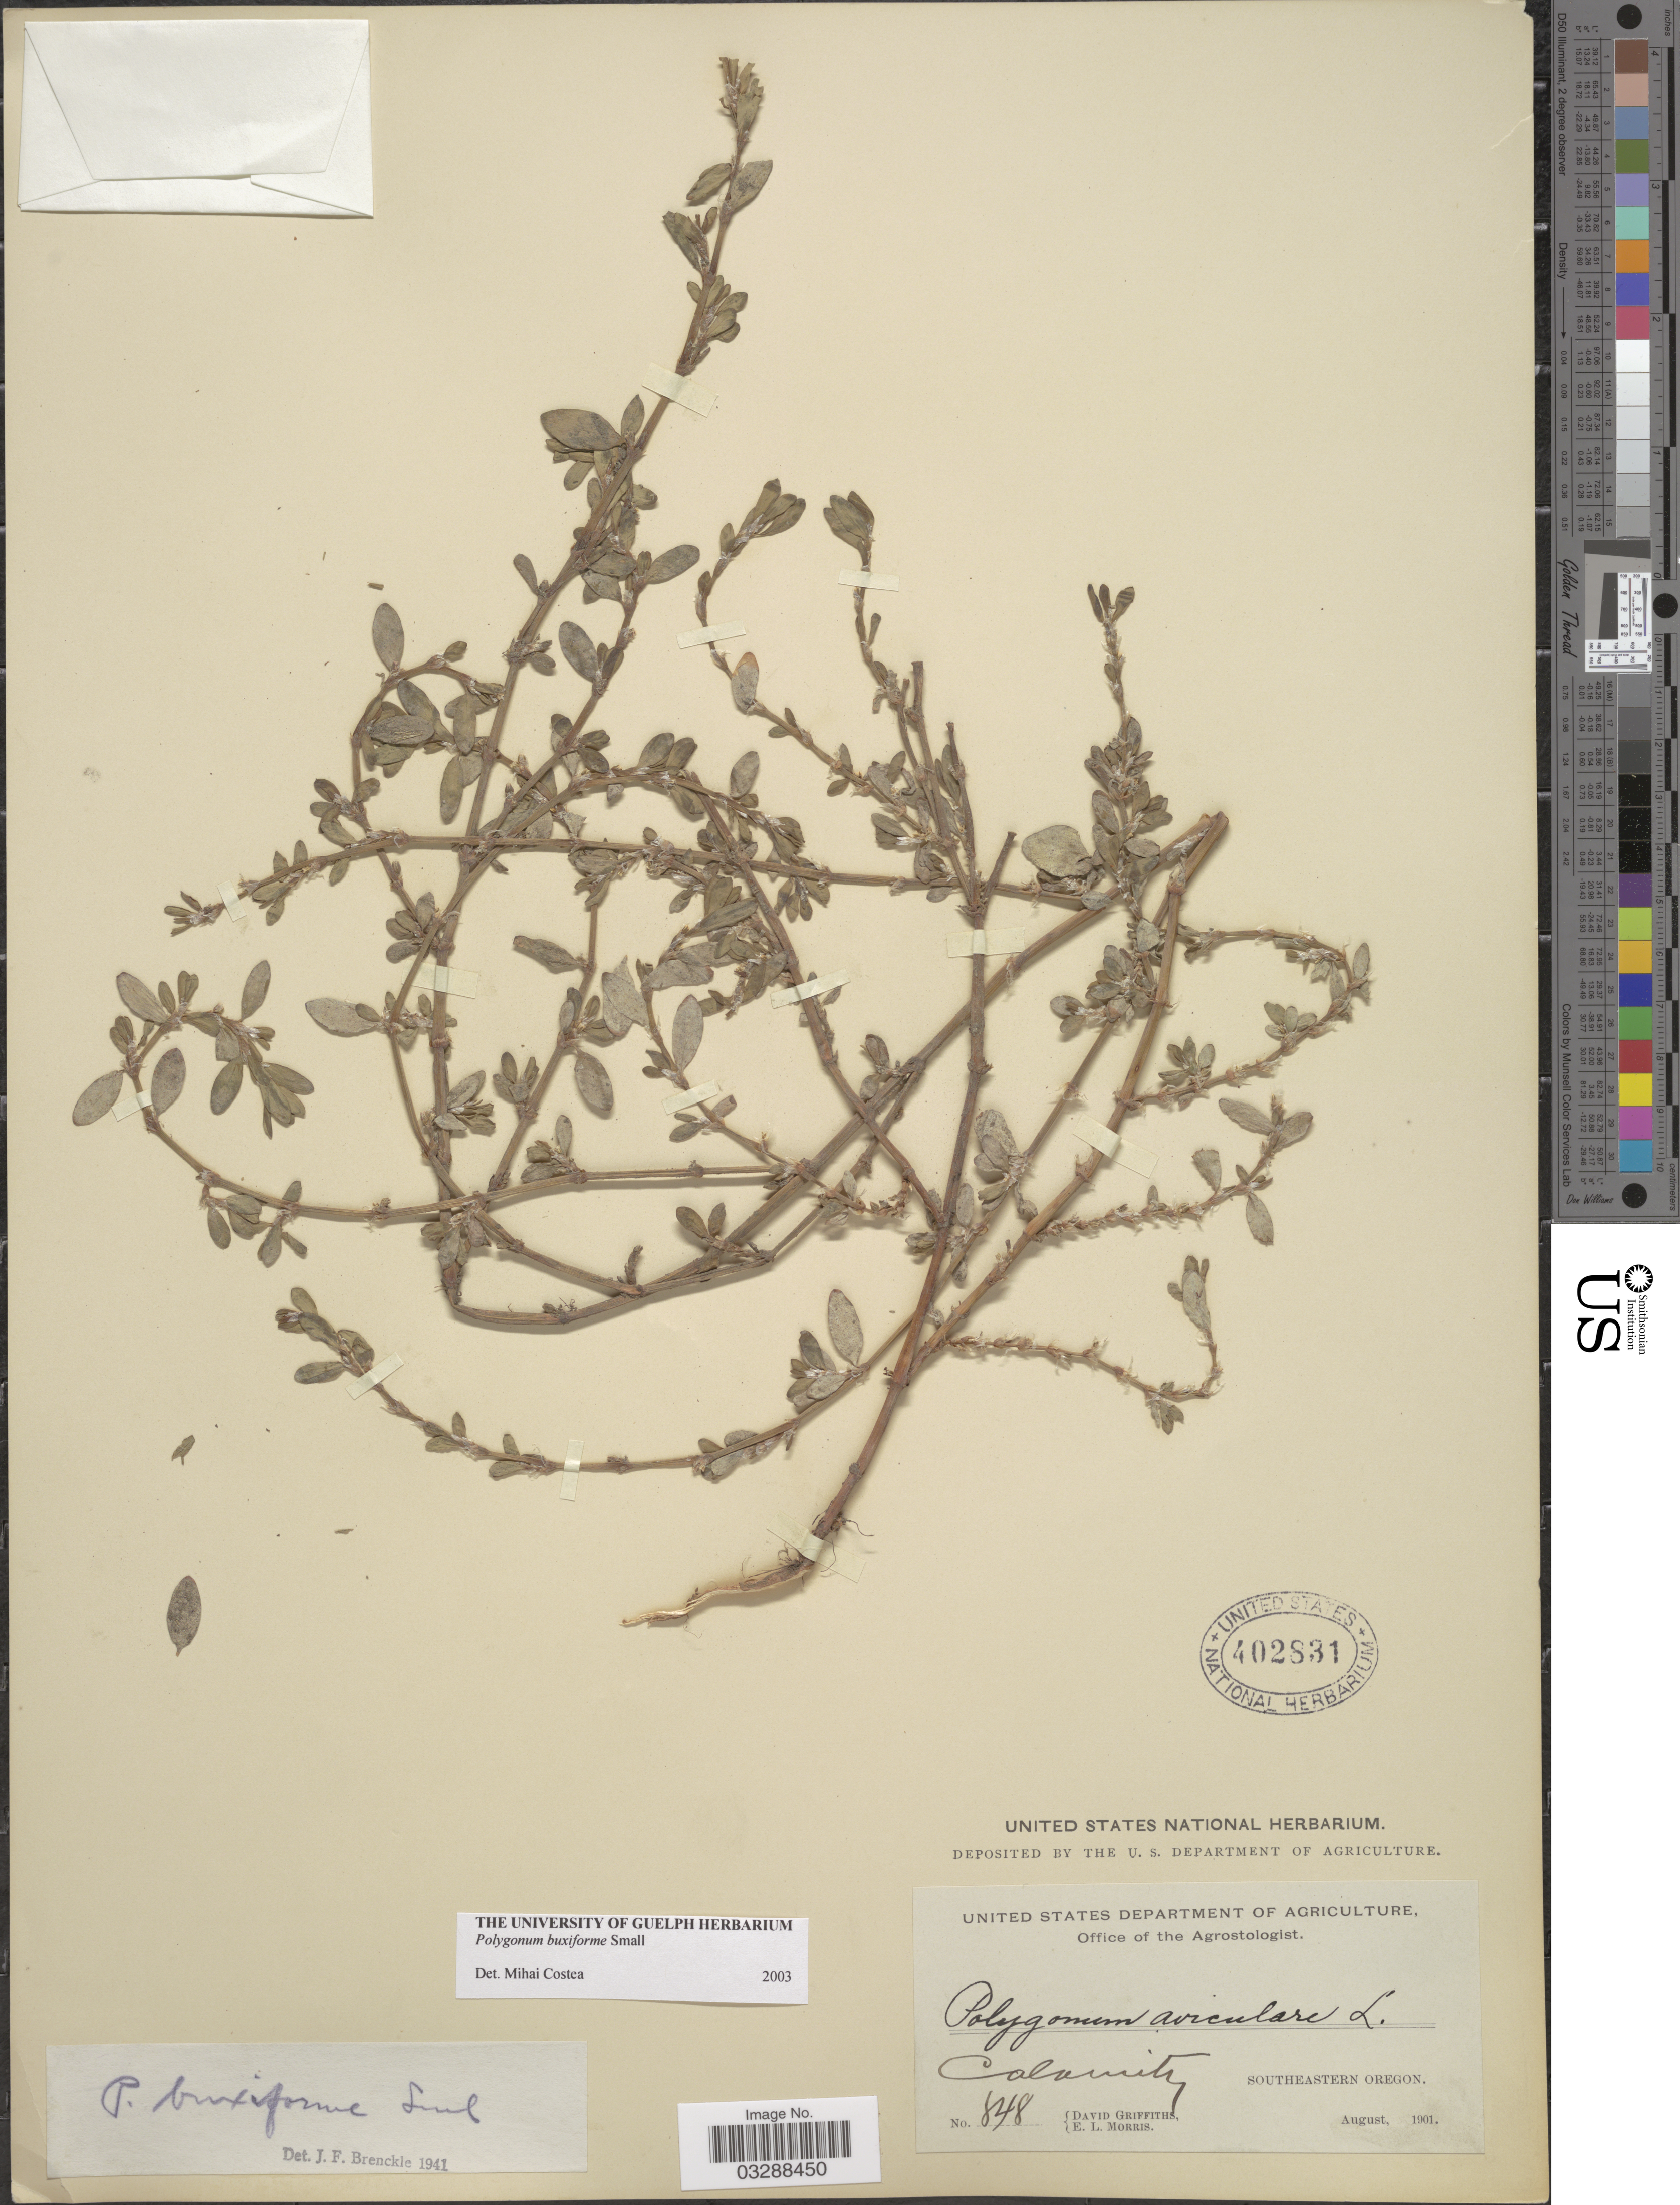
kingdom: Plantae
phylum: Tracheophyta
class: Magnoliopsida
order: Caryophyllales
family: Polygonaceae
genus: Polygonum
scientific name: Polygonum buxiforme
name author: Small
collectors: D. Griffiths & E. Morris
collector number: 848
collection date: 1901-08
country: United States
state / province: Oregon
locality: Calamity, Southeastern Oregon.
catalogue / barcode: US 402831